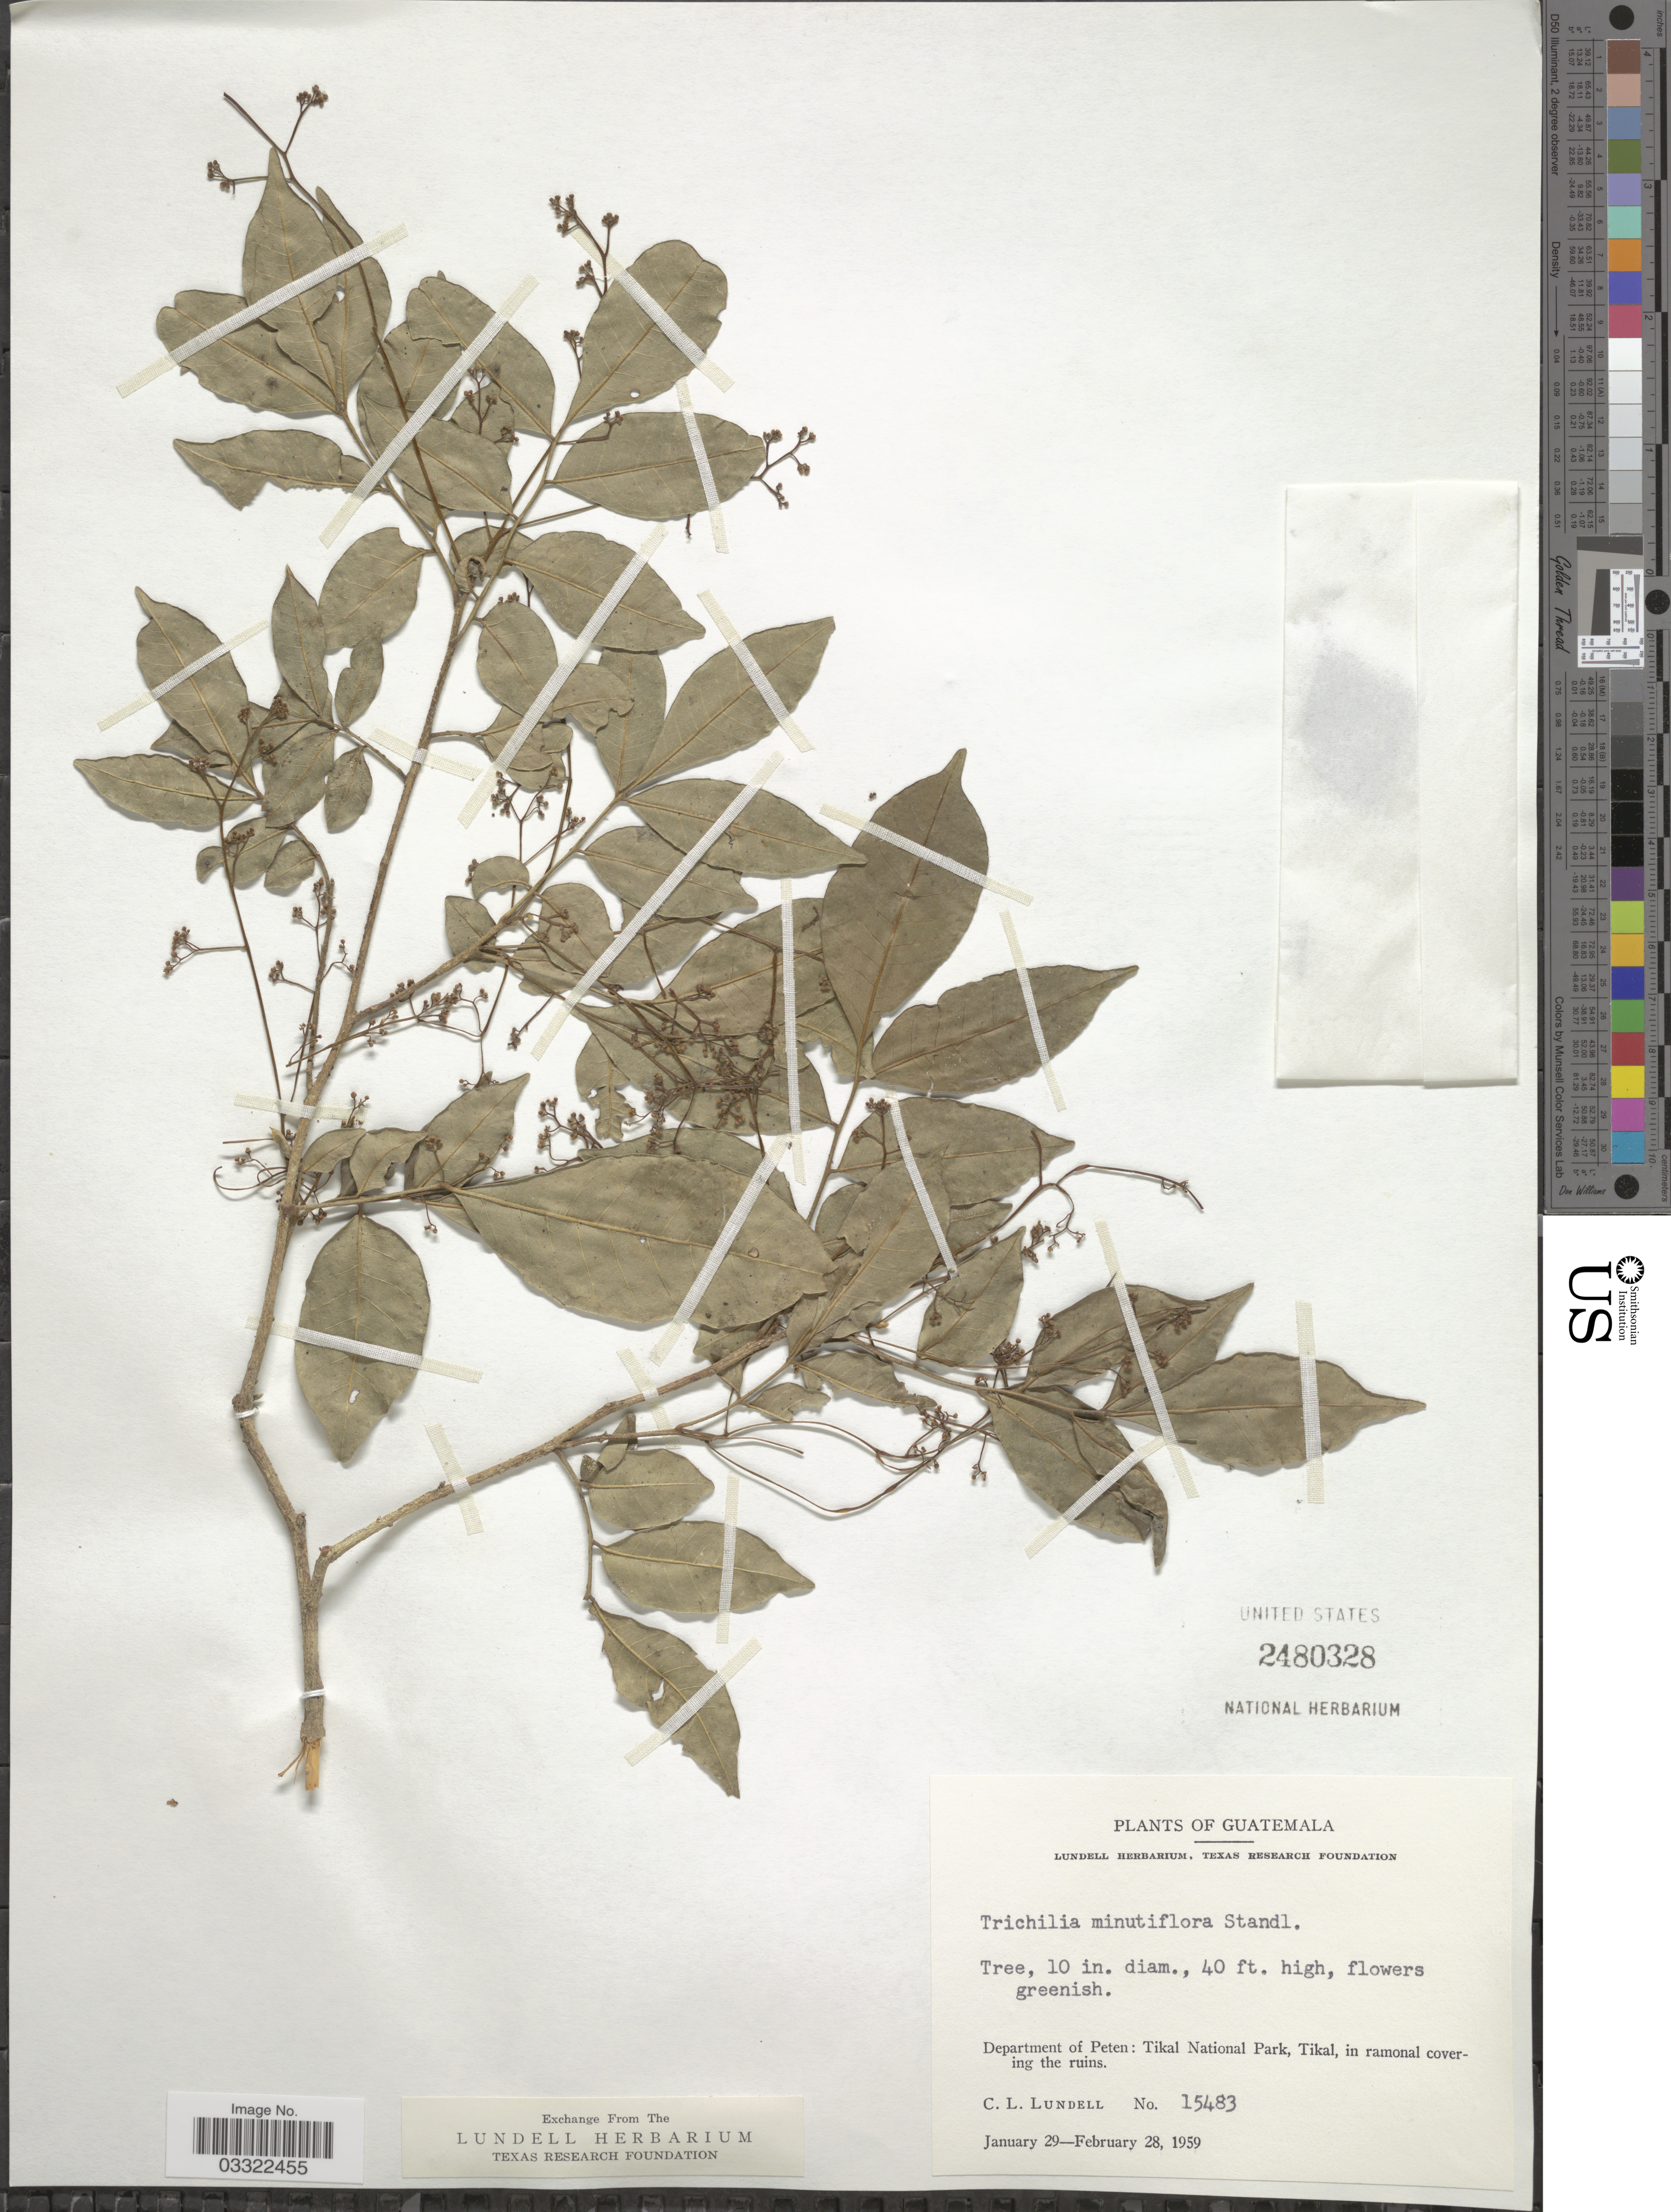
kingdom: Plantae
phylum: Tracheophyta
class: Magnoliopsida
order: Sapindales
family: Meliaceae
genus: Trichilia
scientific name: Trichilia minutiflora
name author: Standl.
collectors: C. L. Lundell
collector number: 15483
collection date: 1959-01-29/1959-02-28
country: Guatemala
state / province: El Petén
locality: Department of Peten: Tikal National Park, Tikal, in ramonal covering the ruins.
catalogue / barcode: US 2480328